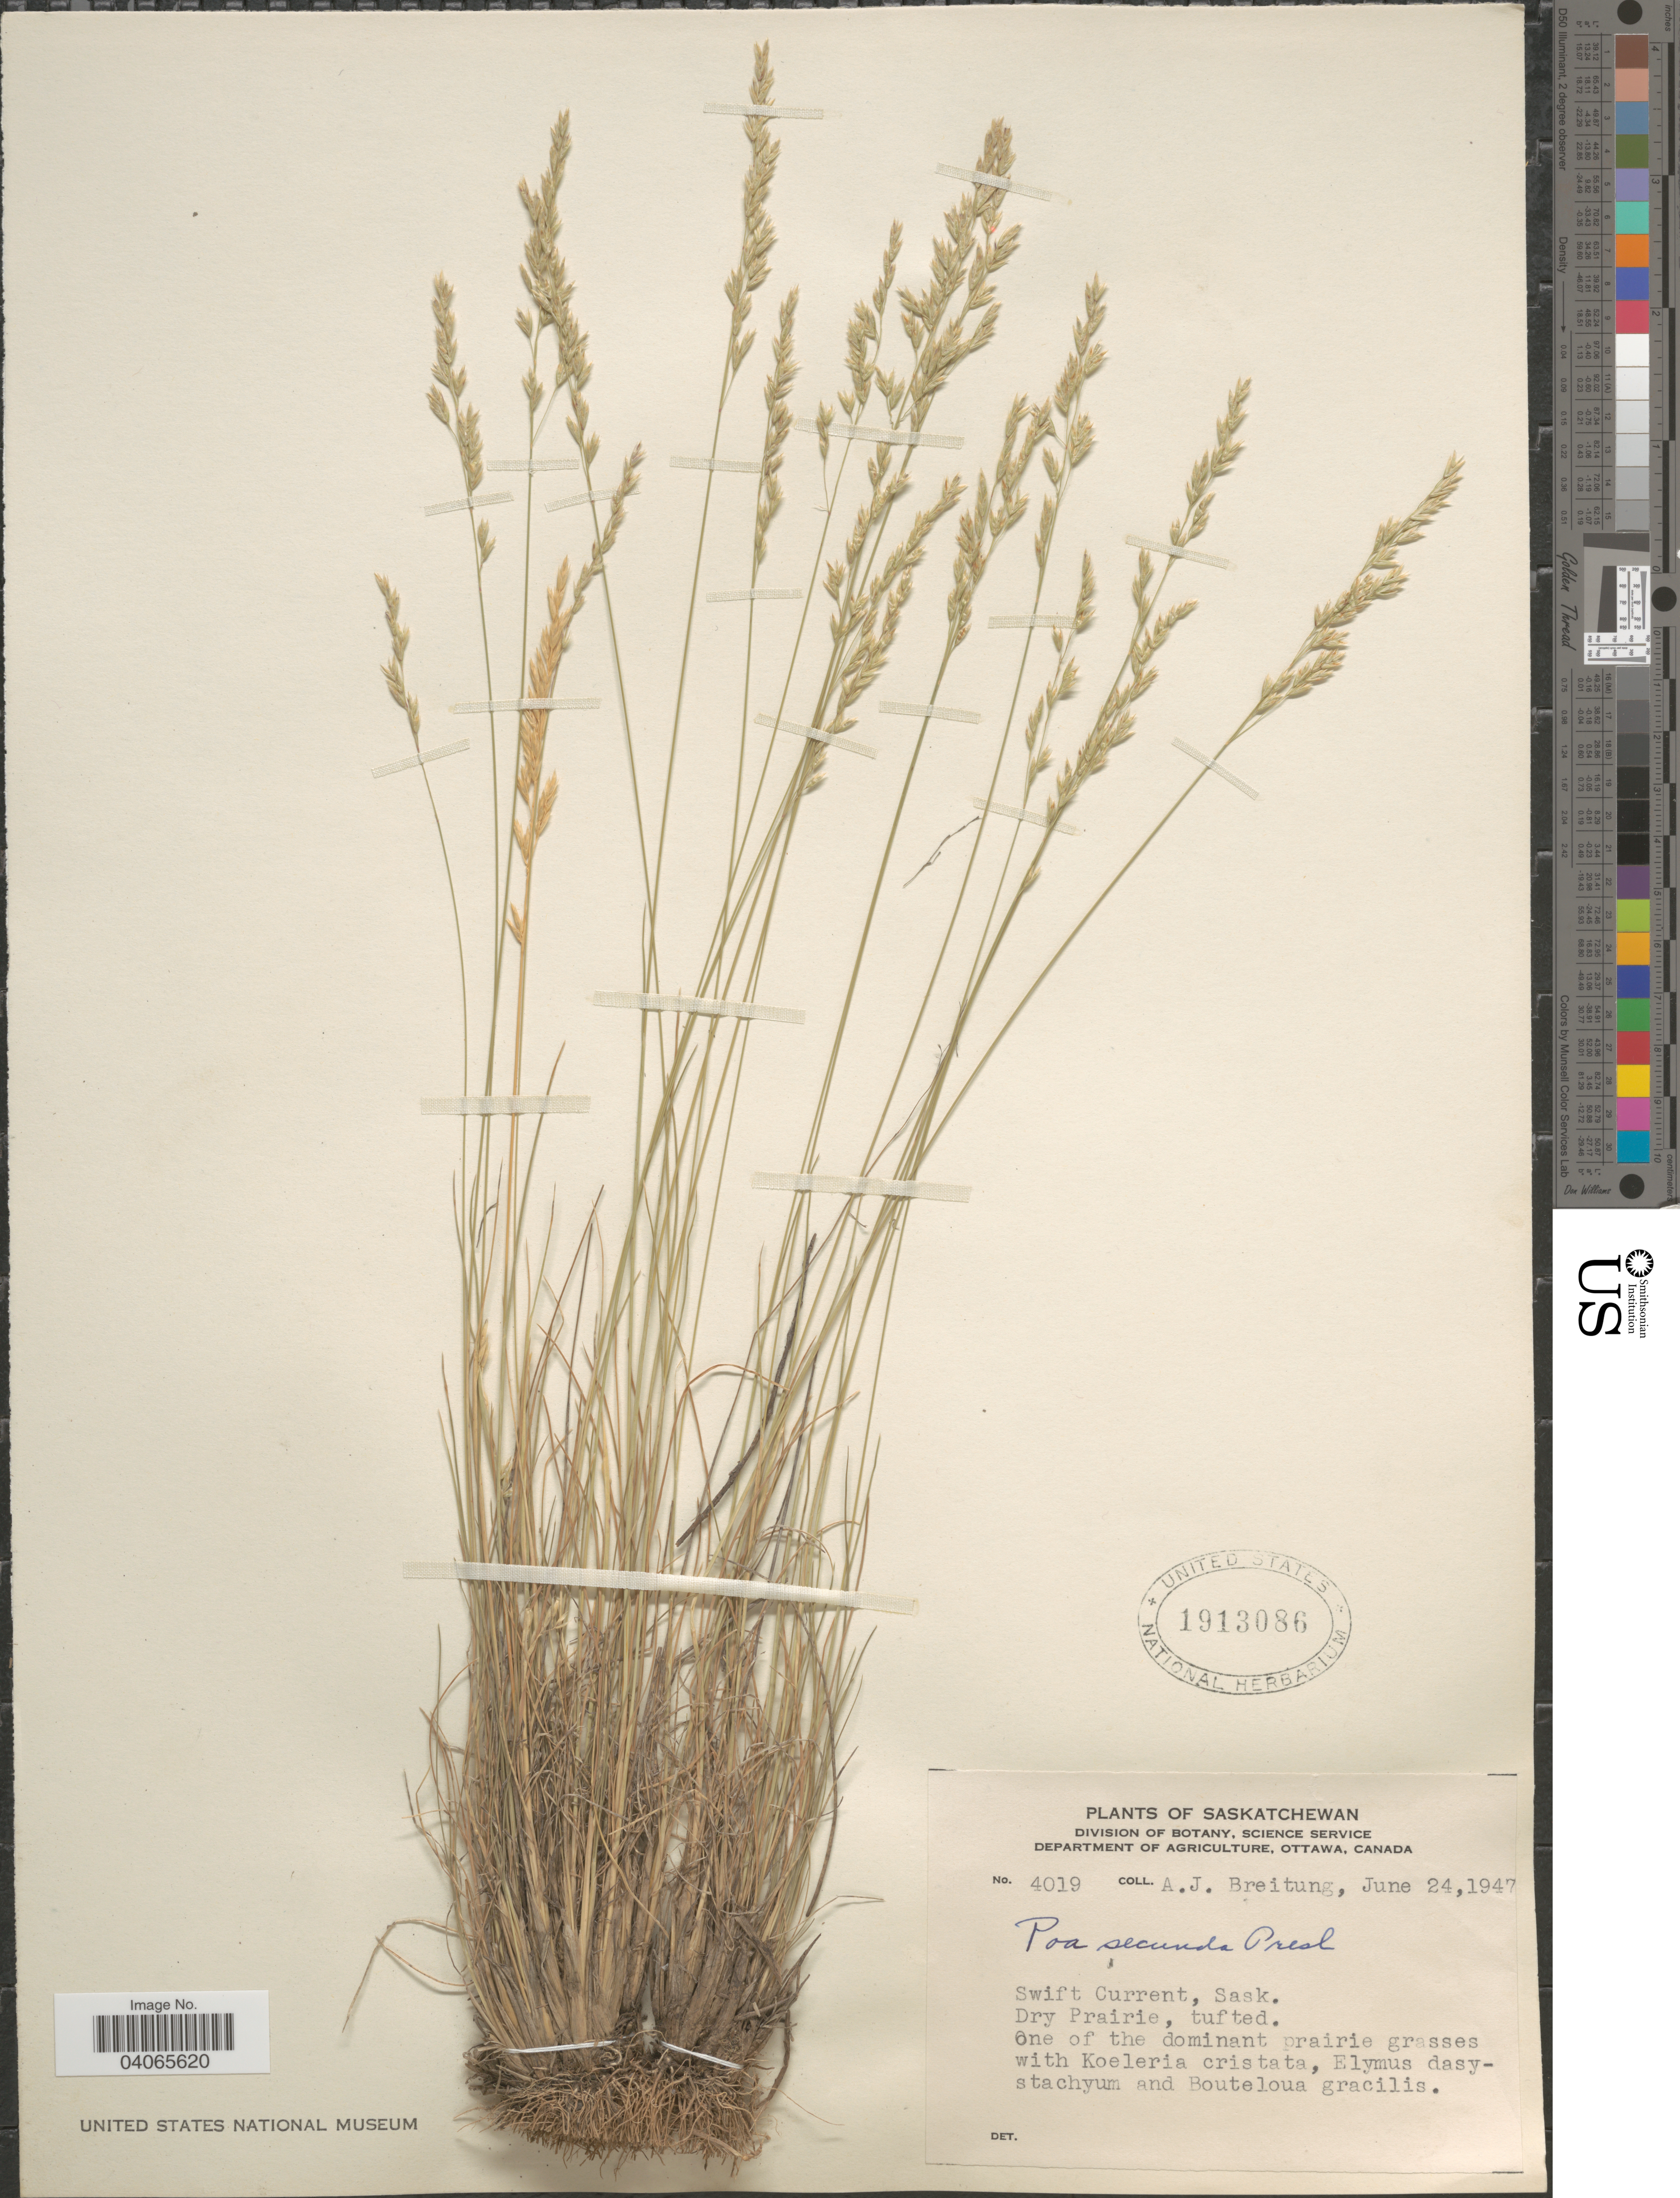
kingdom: Plantae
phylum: Tracheophyta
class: Liliopsida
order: Poales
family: Poaceae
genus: Poa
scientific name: Poa secunda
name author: J. Presl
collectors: A. Breitung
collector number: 4019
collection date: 1947-06-24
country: Canada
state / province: Saskatchewan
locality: Swift Current.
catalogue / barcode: US 1913086